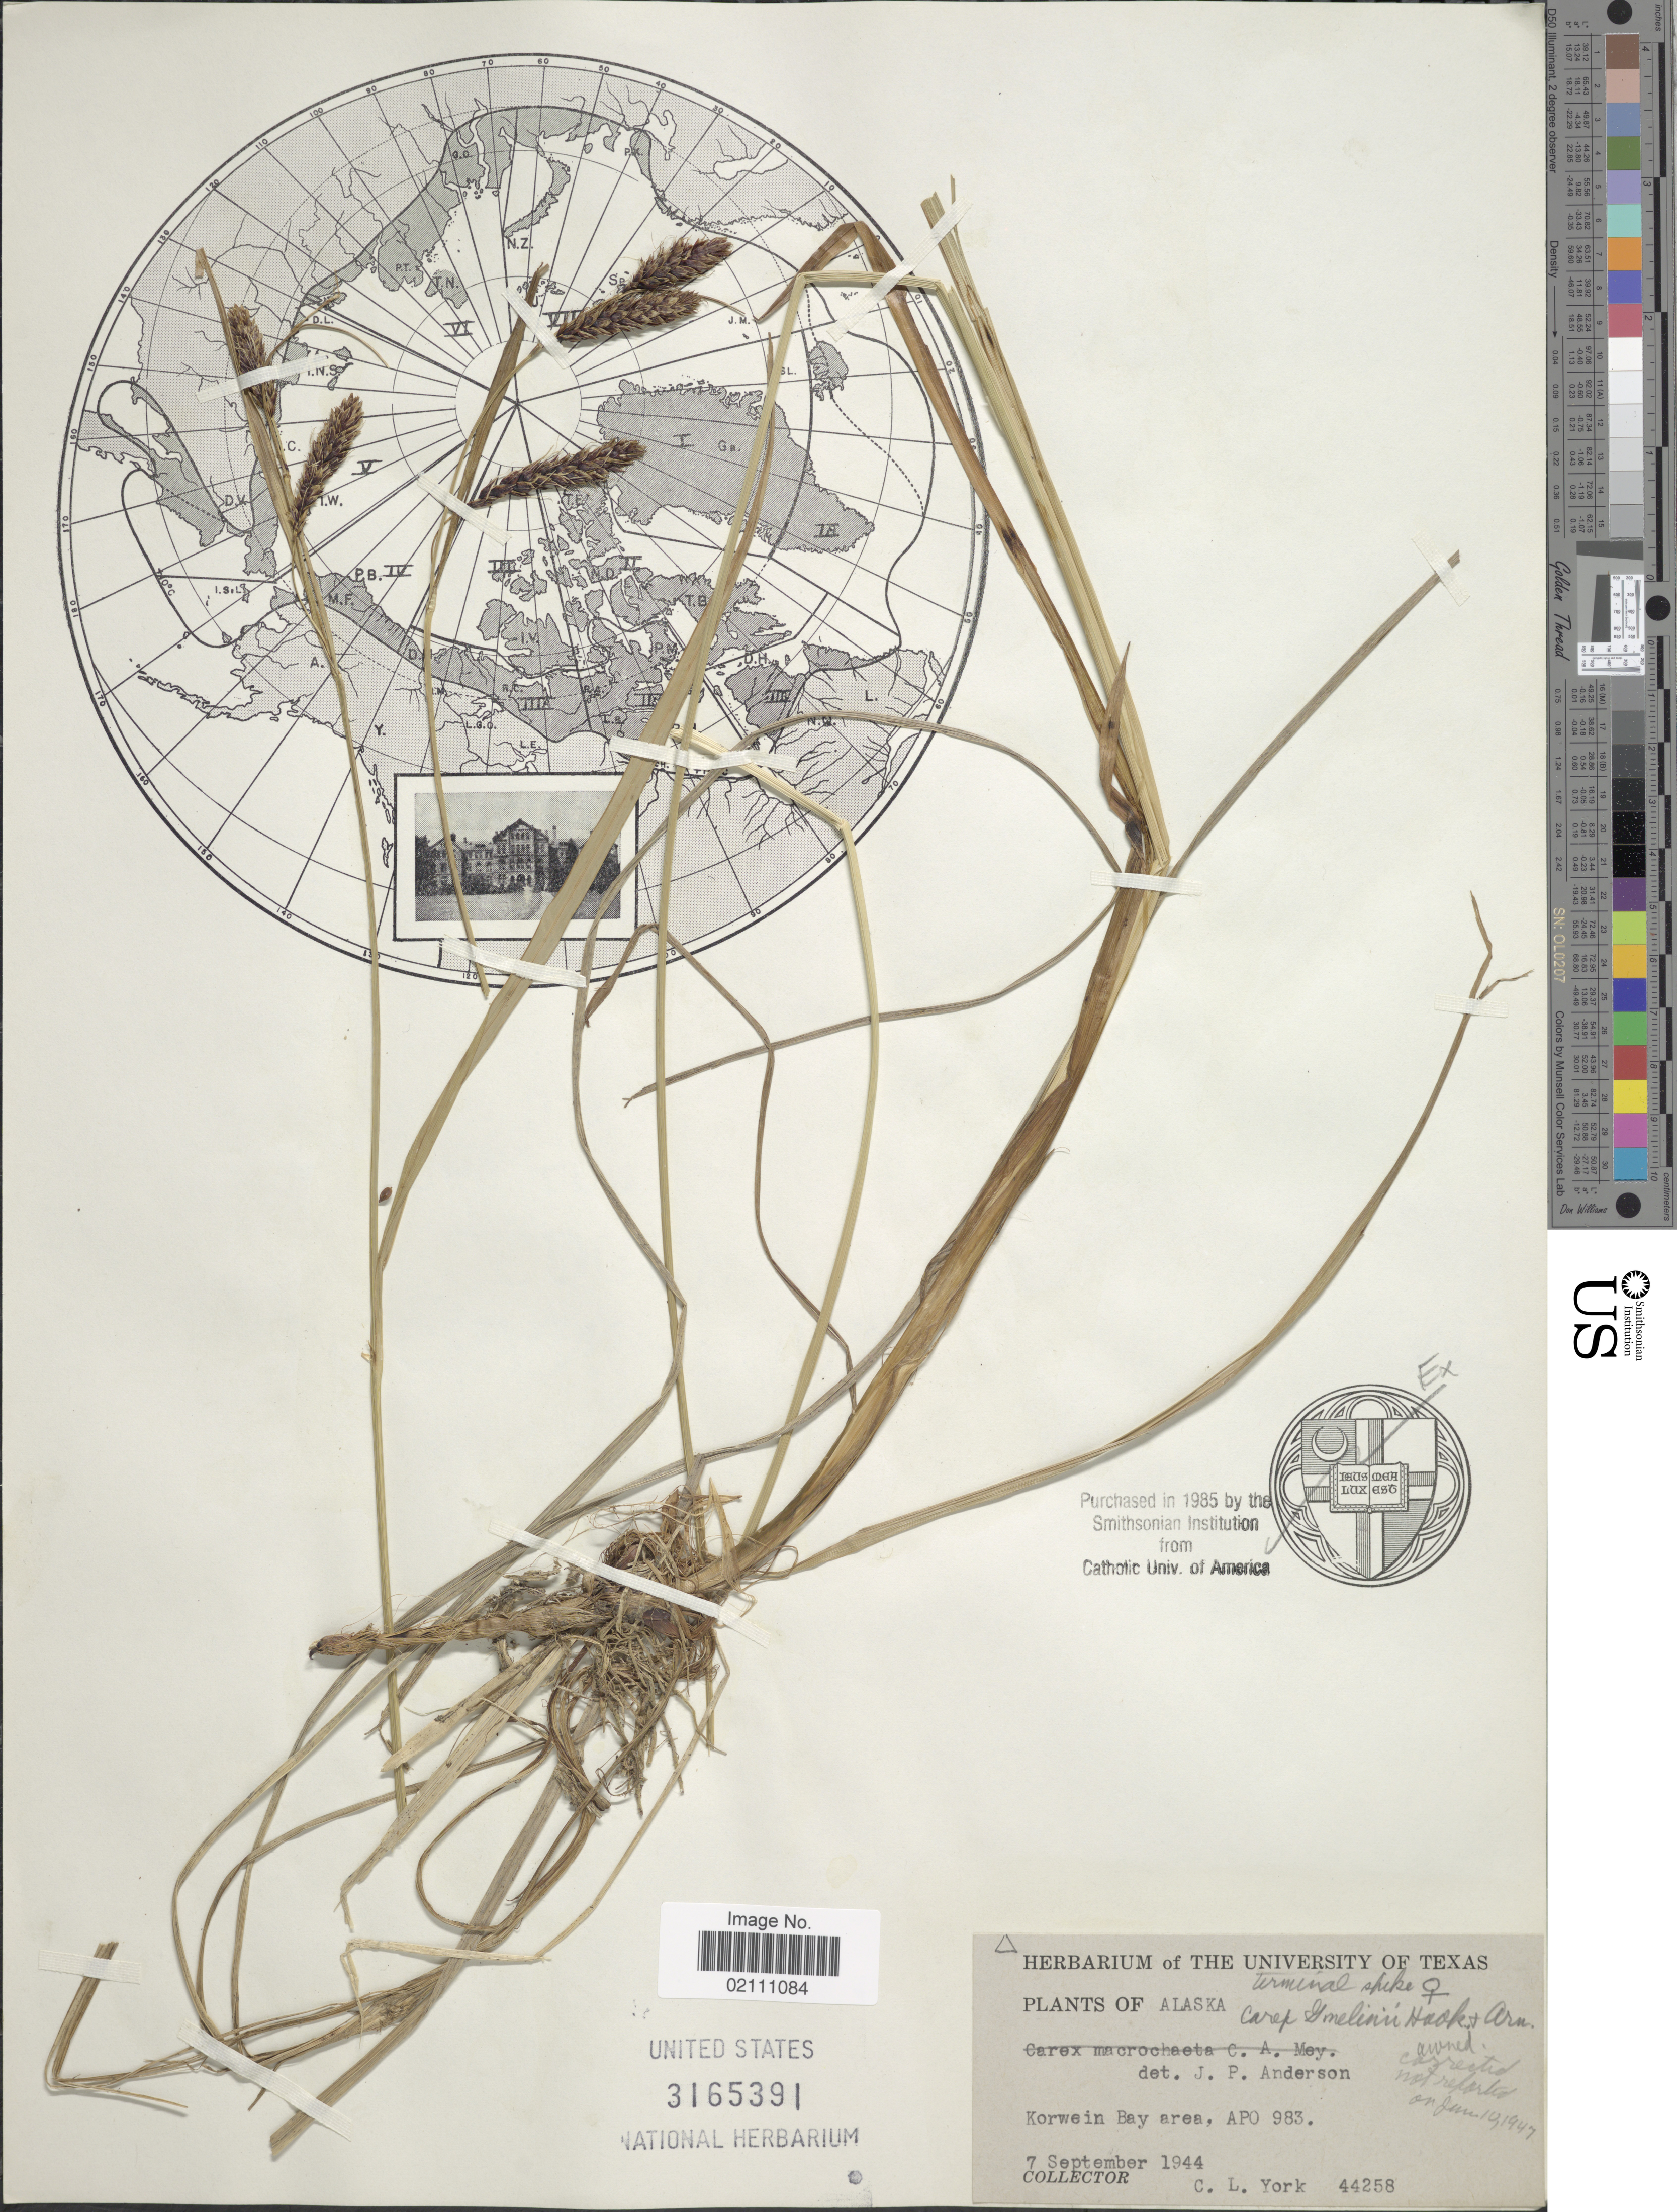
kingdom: Plantae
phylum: Tracheophyta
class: Liliopsida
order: Poales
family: Cyperaceae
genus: Carex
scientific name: Carex gmelinii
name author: Hook. & Arn.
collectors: C. L. York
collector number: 44258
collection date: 1944-09-07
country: United States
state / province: Alaska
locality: Korwein Bay area, APO 983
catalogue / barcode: US 3165391